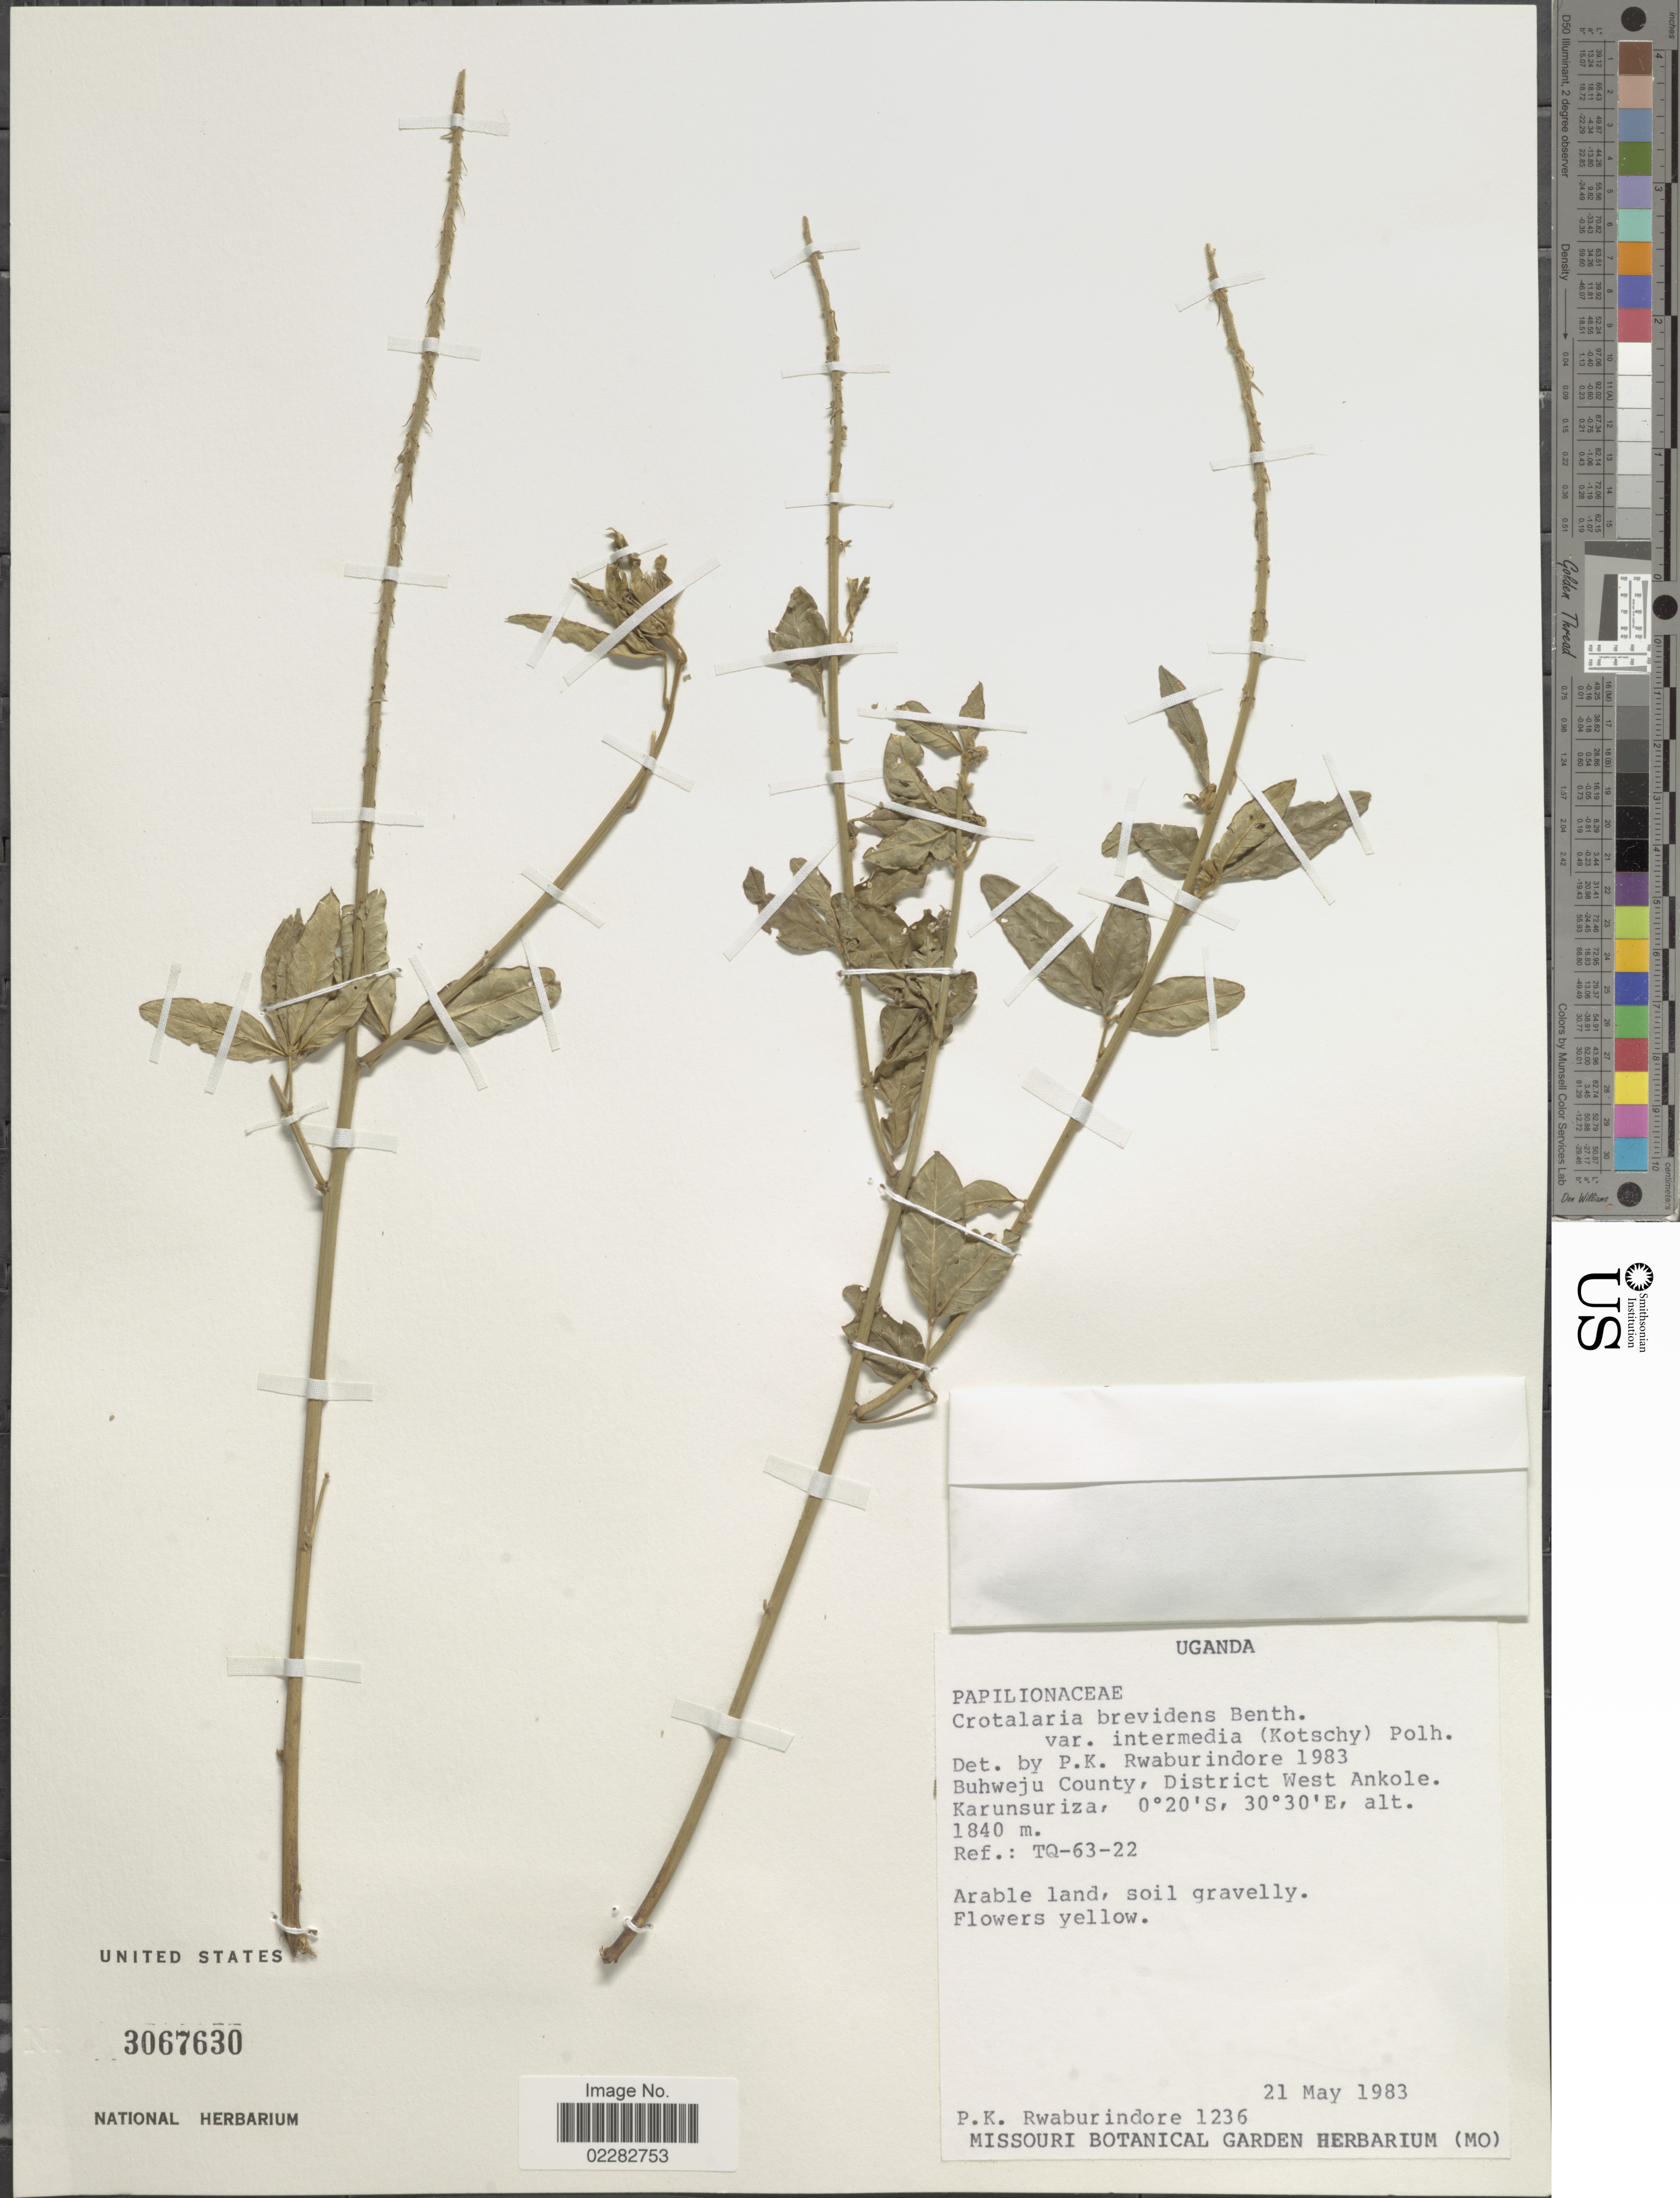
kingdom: Plantae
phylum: Tracheophyta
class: Magnoliopsida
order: Fabales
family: Fabaceae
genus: Crotalaria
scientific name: Crotalaria brevidens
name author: Benth.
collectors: P. Rwaburindore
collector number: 1236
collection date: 1983-05-21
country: Uganda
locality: Buhweju County, District West Ankole, Karunsuriza.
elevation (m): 1840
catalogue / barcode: US 3067630